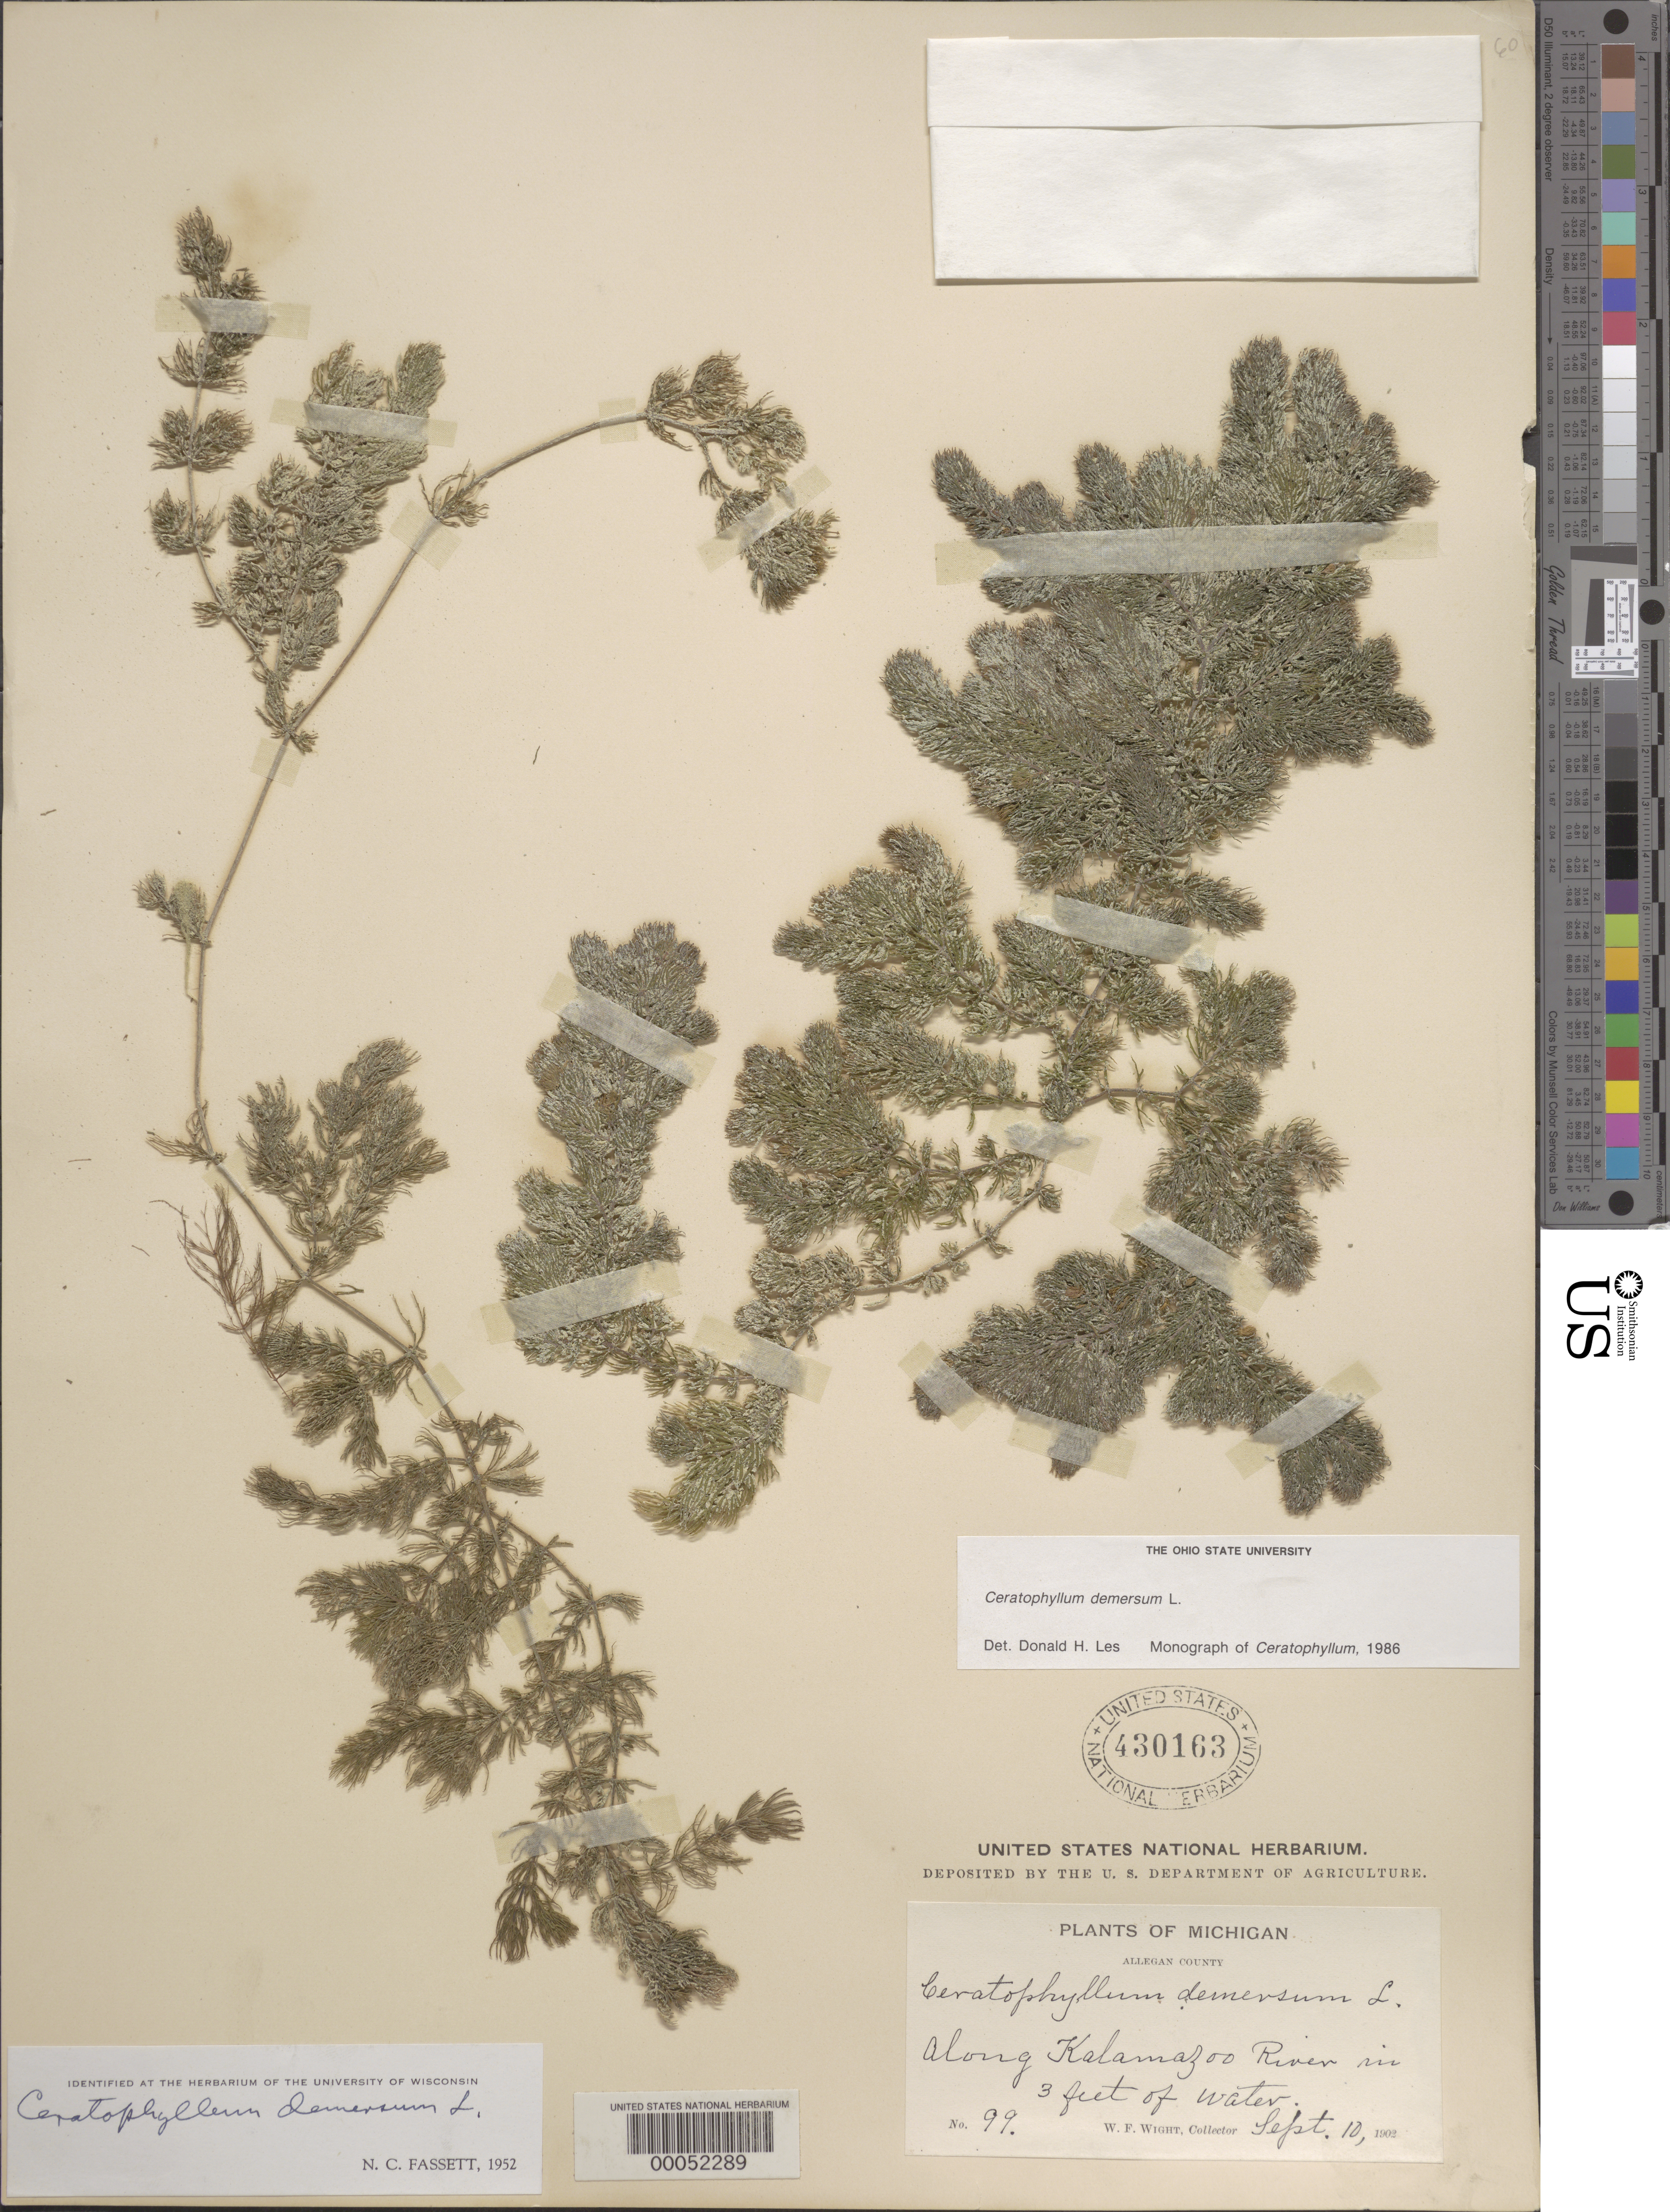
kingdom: Plantae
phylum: Tracheophyta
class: Magnoliopsida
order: Ceratophyllales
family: Ceratophyllaceae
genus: Ceratophyllum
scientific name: Ceratophyllum demersum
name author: L.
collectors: W. Wight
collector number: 99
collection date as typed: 10 Sep 1902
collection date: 1902-09-10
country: United States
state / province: Michigan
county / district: Allegan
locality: Along kalarnazoo river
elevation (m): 1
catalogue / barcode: US 430163